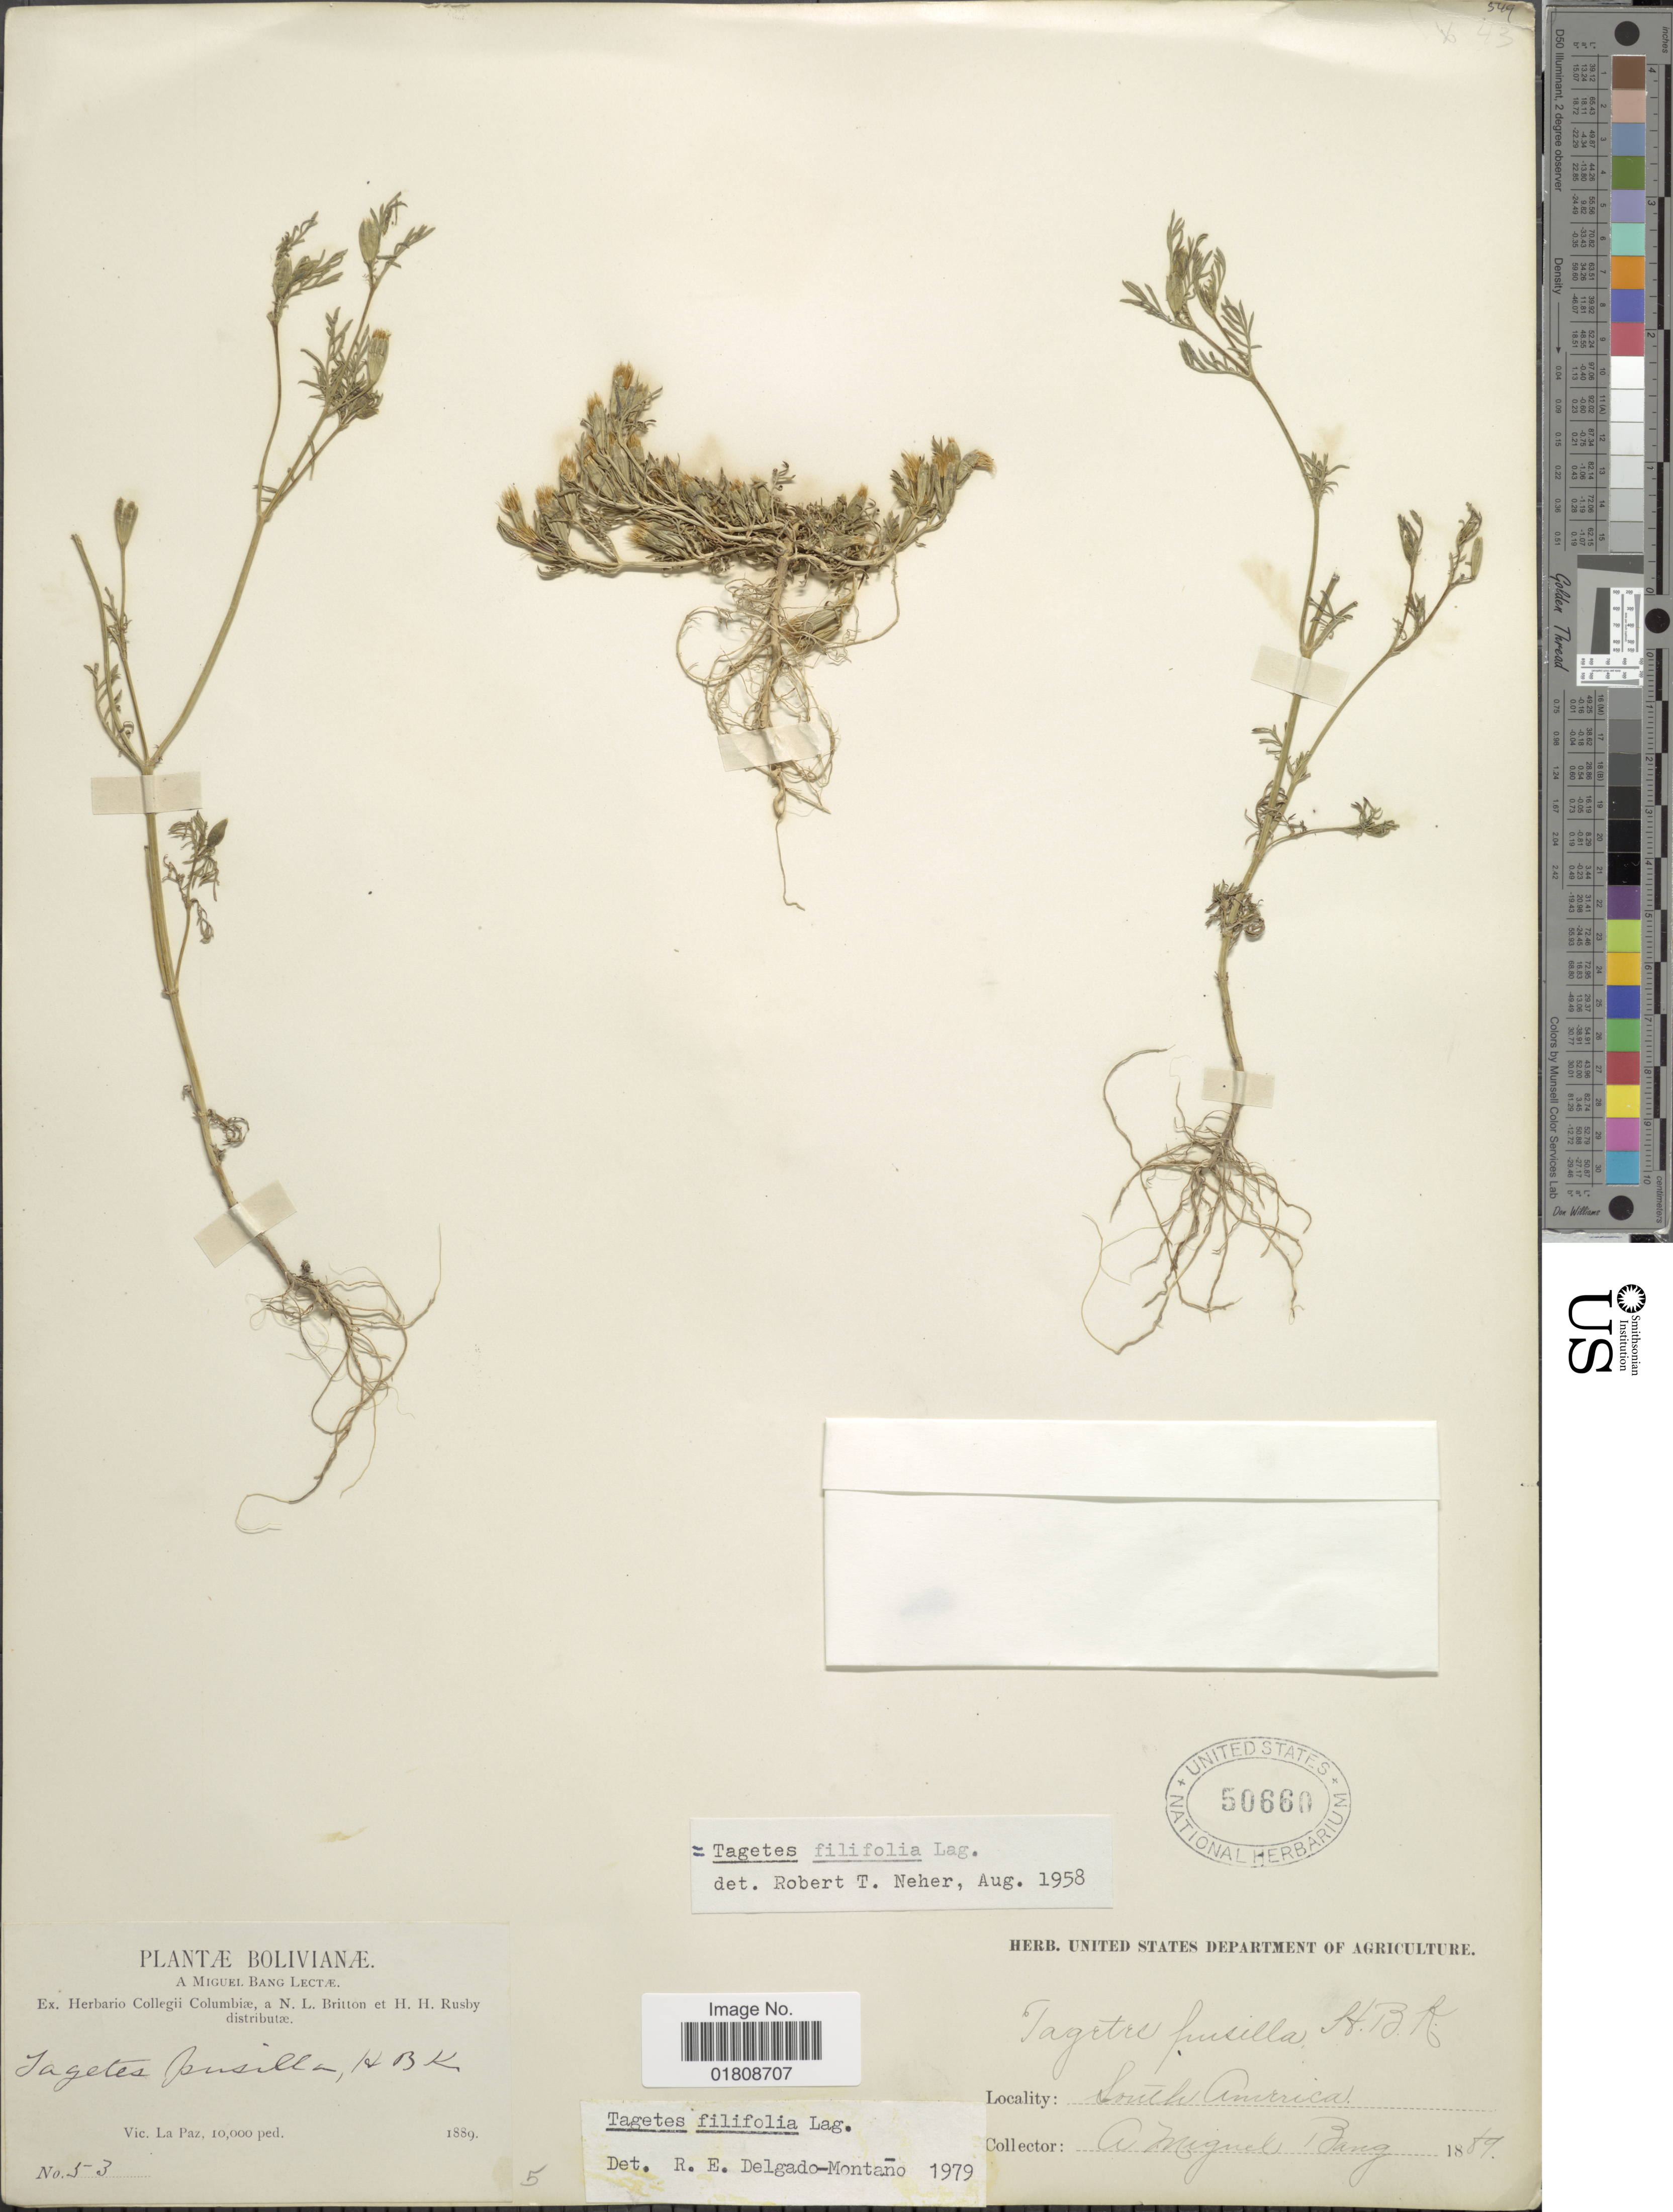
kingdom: Plantae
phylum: Tracheophyta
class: Magnoliopsida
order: Asterales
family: Asteraceae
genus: Tagetes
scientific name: Tagetes filifolia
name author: Lag.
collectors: M. Bang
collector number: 53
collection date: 1889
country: Bolivia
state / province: La Paz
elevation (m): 3048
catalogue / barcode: US 50660